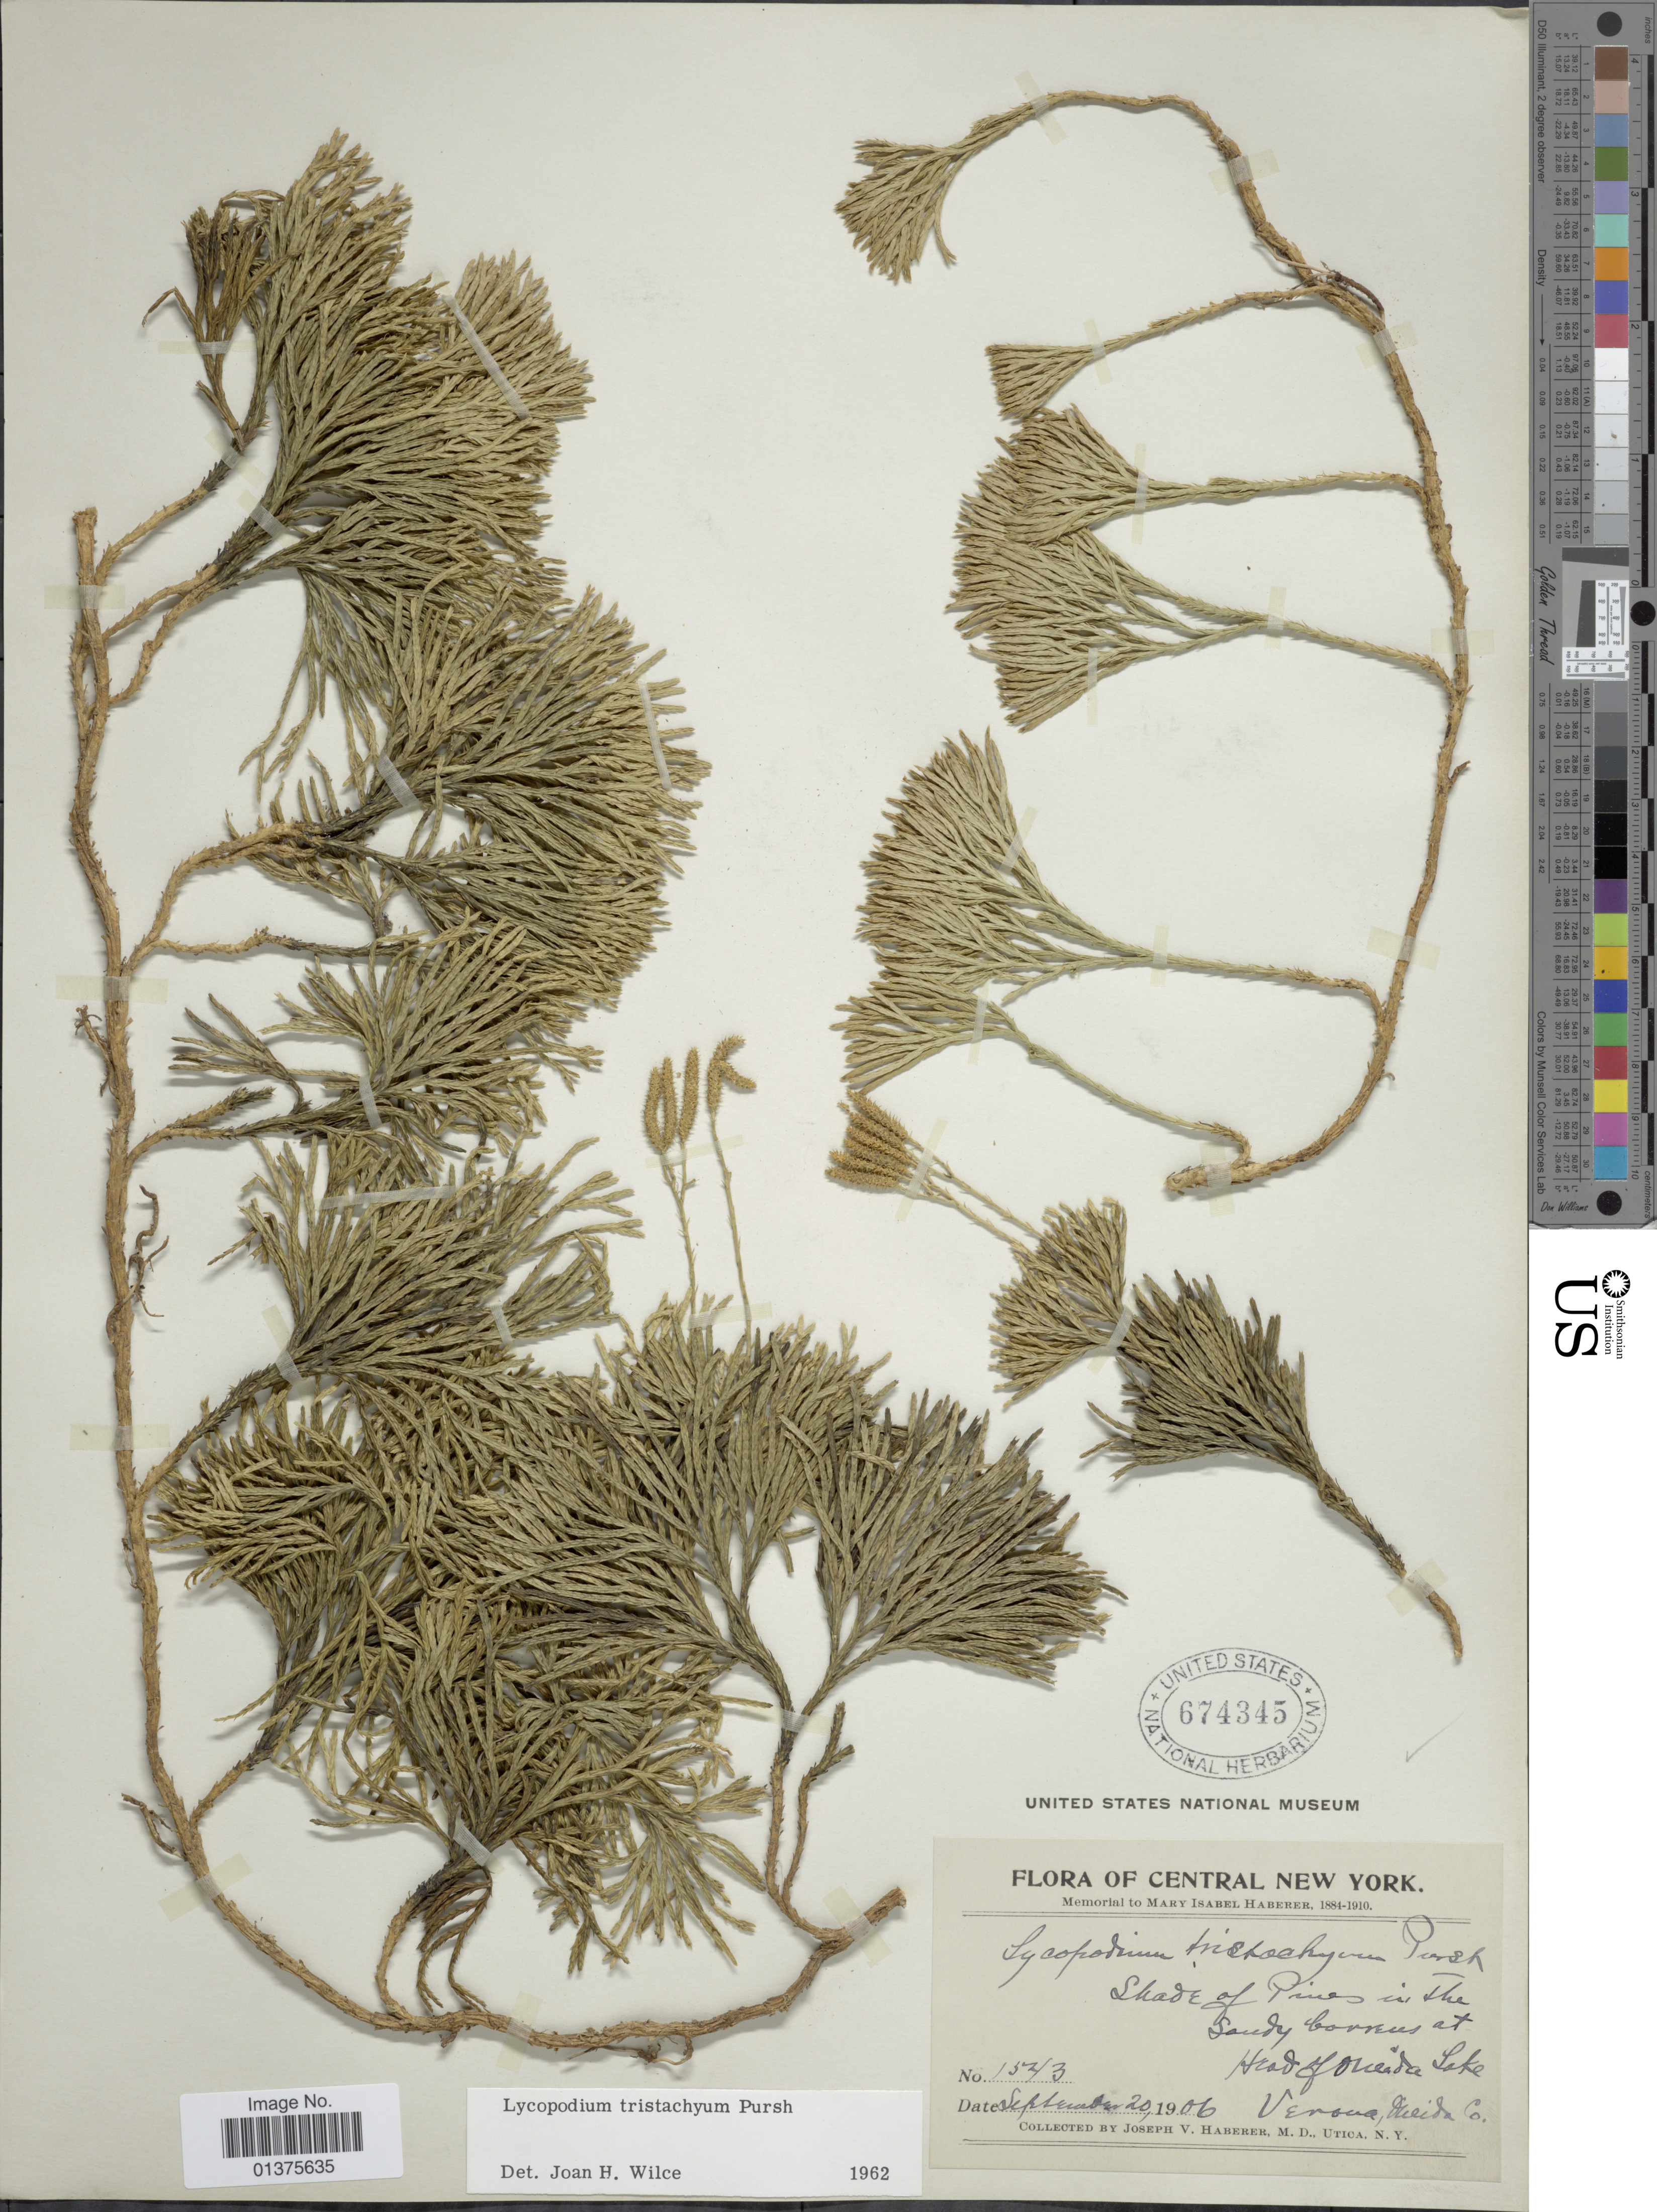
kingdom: Plantae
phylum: Tracheophyta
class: Lycopodiopsida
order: Lycopodiales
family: Lycopodiaceae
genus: Diphasiastrum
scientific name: Diphasiastrum tristachyum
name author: (Pursh) Holub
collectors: J. V. Haberer & M. Utica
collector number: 1543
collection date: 1906-09-20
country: United States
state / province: New York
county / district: Oneida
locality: Central New York, Shade of Pines in the sandy borrens at Head of Oneida Lake, Verona Oneida Co.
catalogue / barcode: US 674345